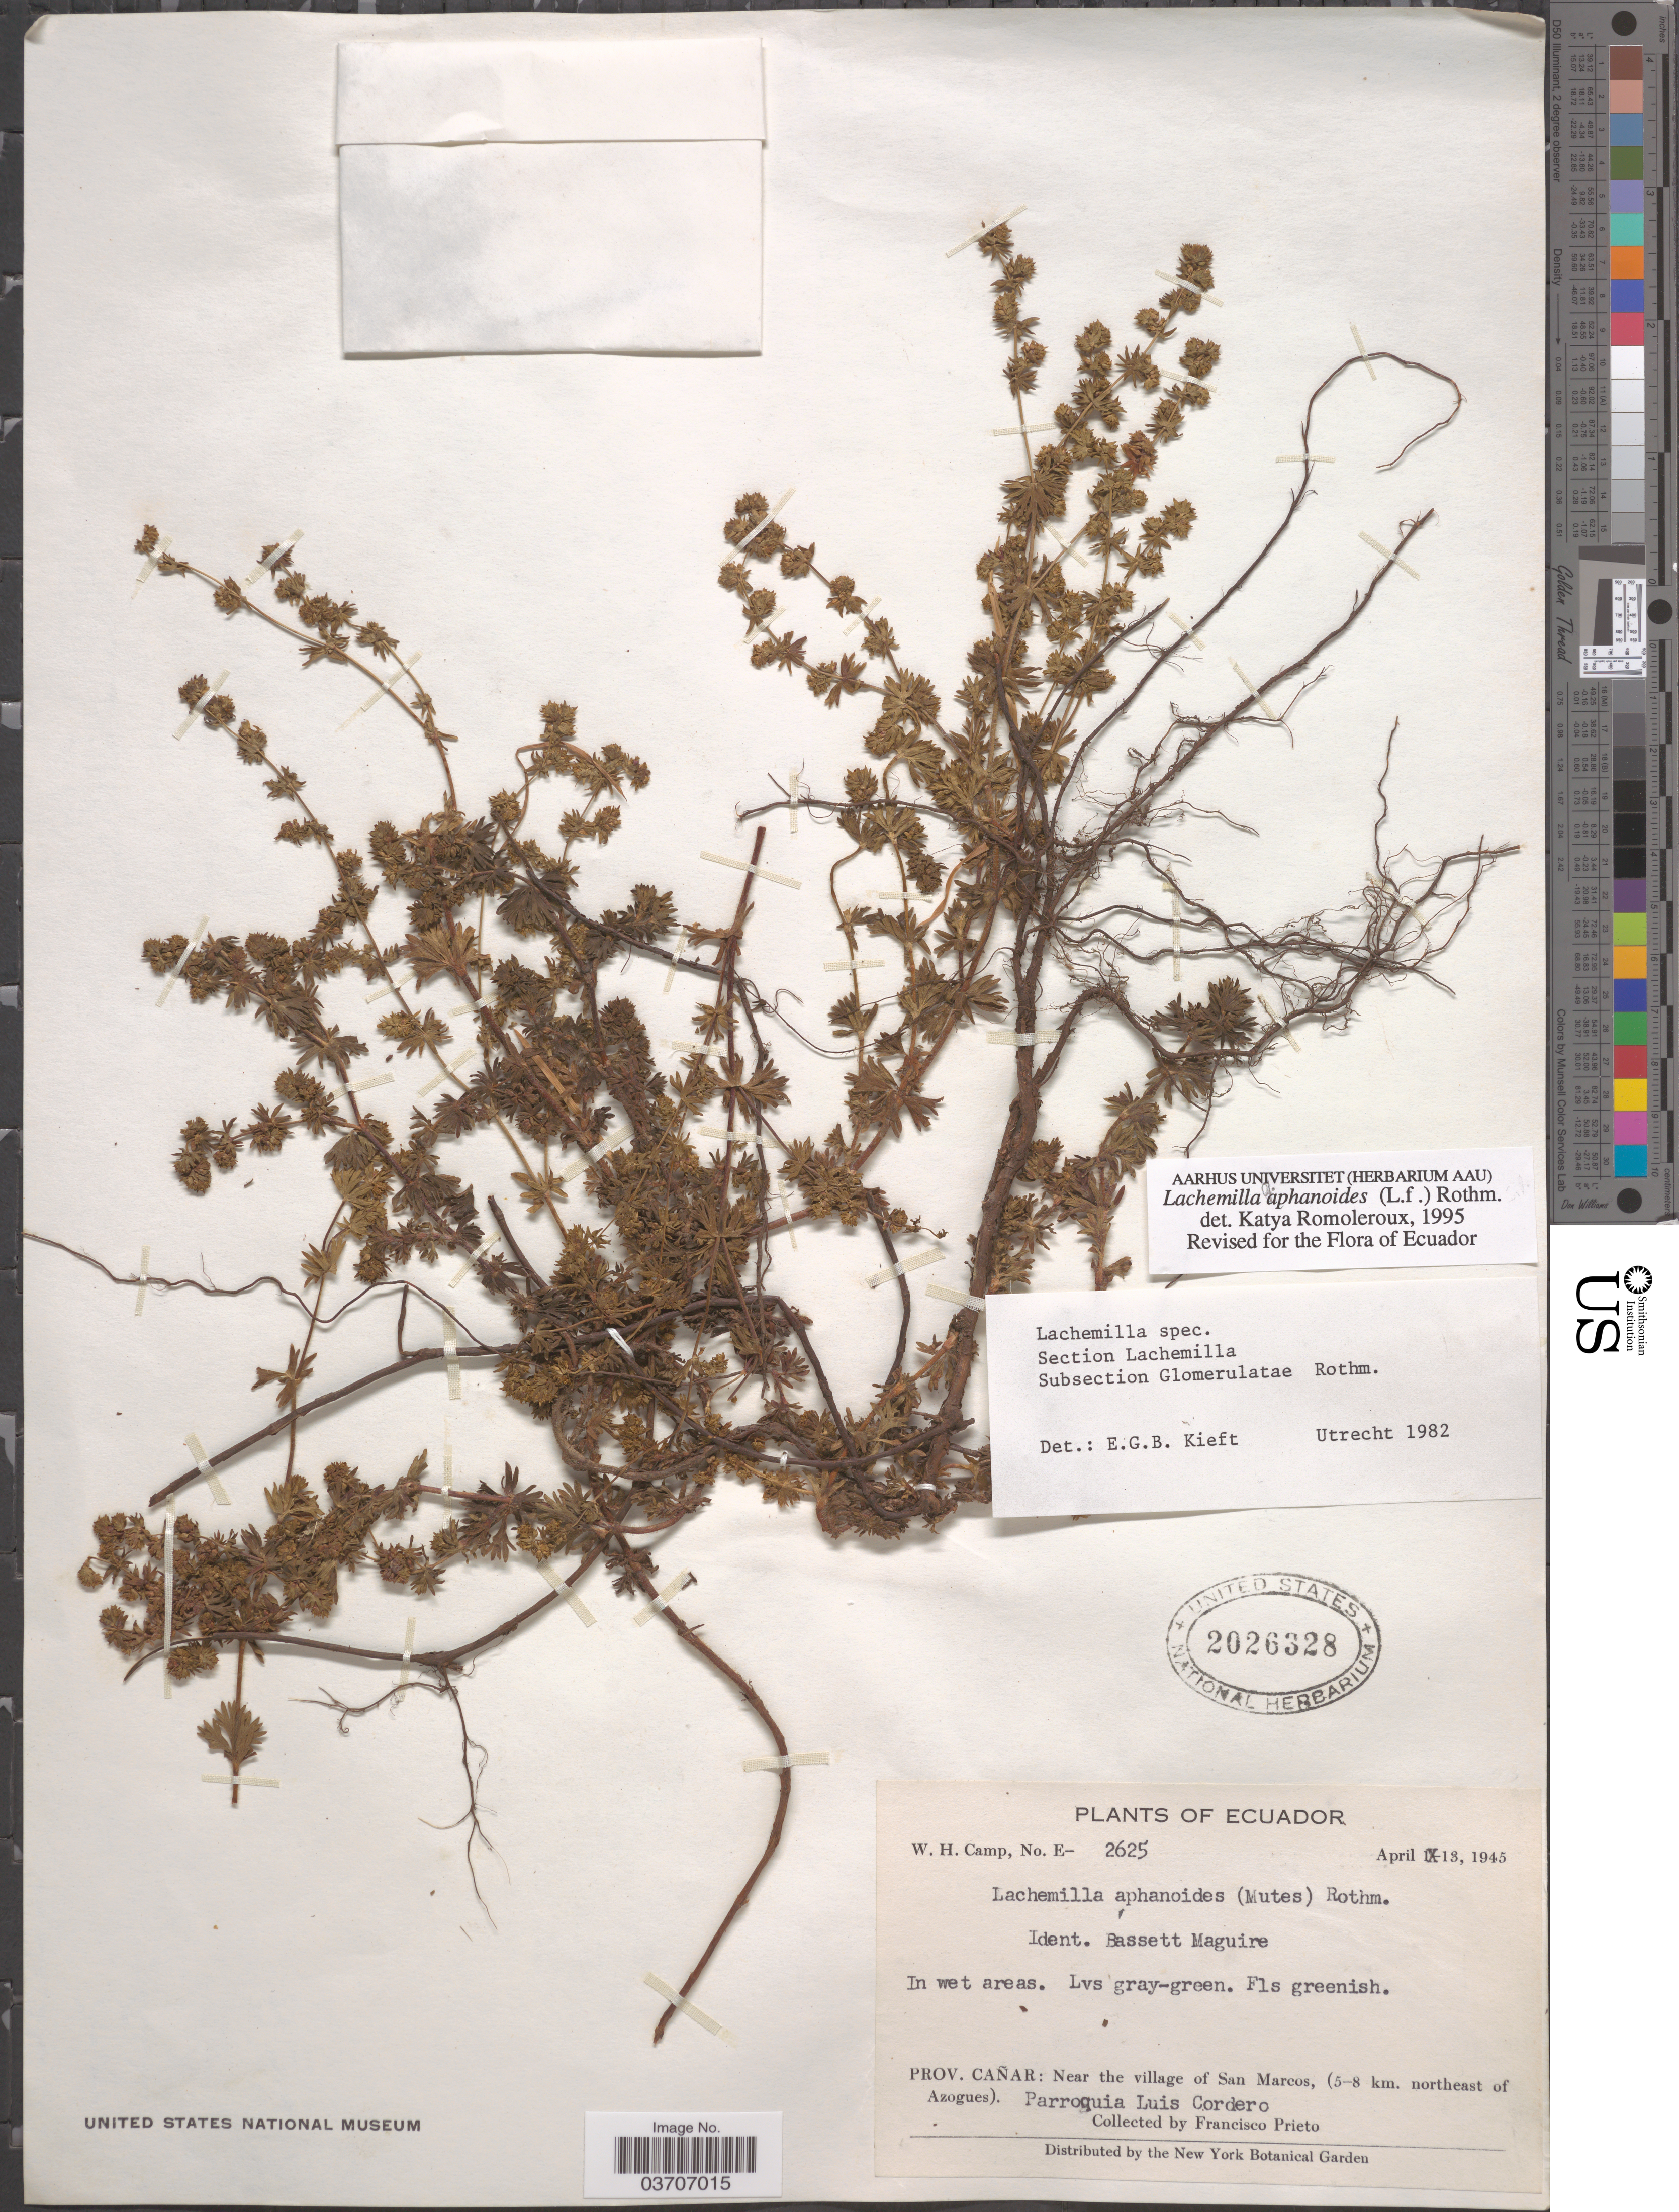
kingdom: Plantae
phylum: Tracheophyta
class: Magnoliopsida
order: Rosales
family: Rosaceae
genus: Lachemilla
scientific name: Lachemilla aphanoides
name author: (Mutis ex L. f.) Rothm.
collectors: F. Prieto & W. H. Camp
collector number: E-2625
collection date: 1945-04-13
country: Ecuador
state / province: Cañar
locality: Near the village of San Marcos, (5-8 km. northeast of Azogues). Parroquia Luis Cordero.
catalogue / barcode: US 2026328